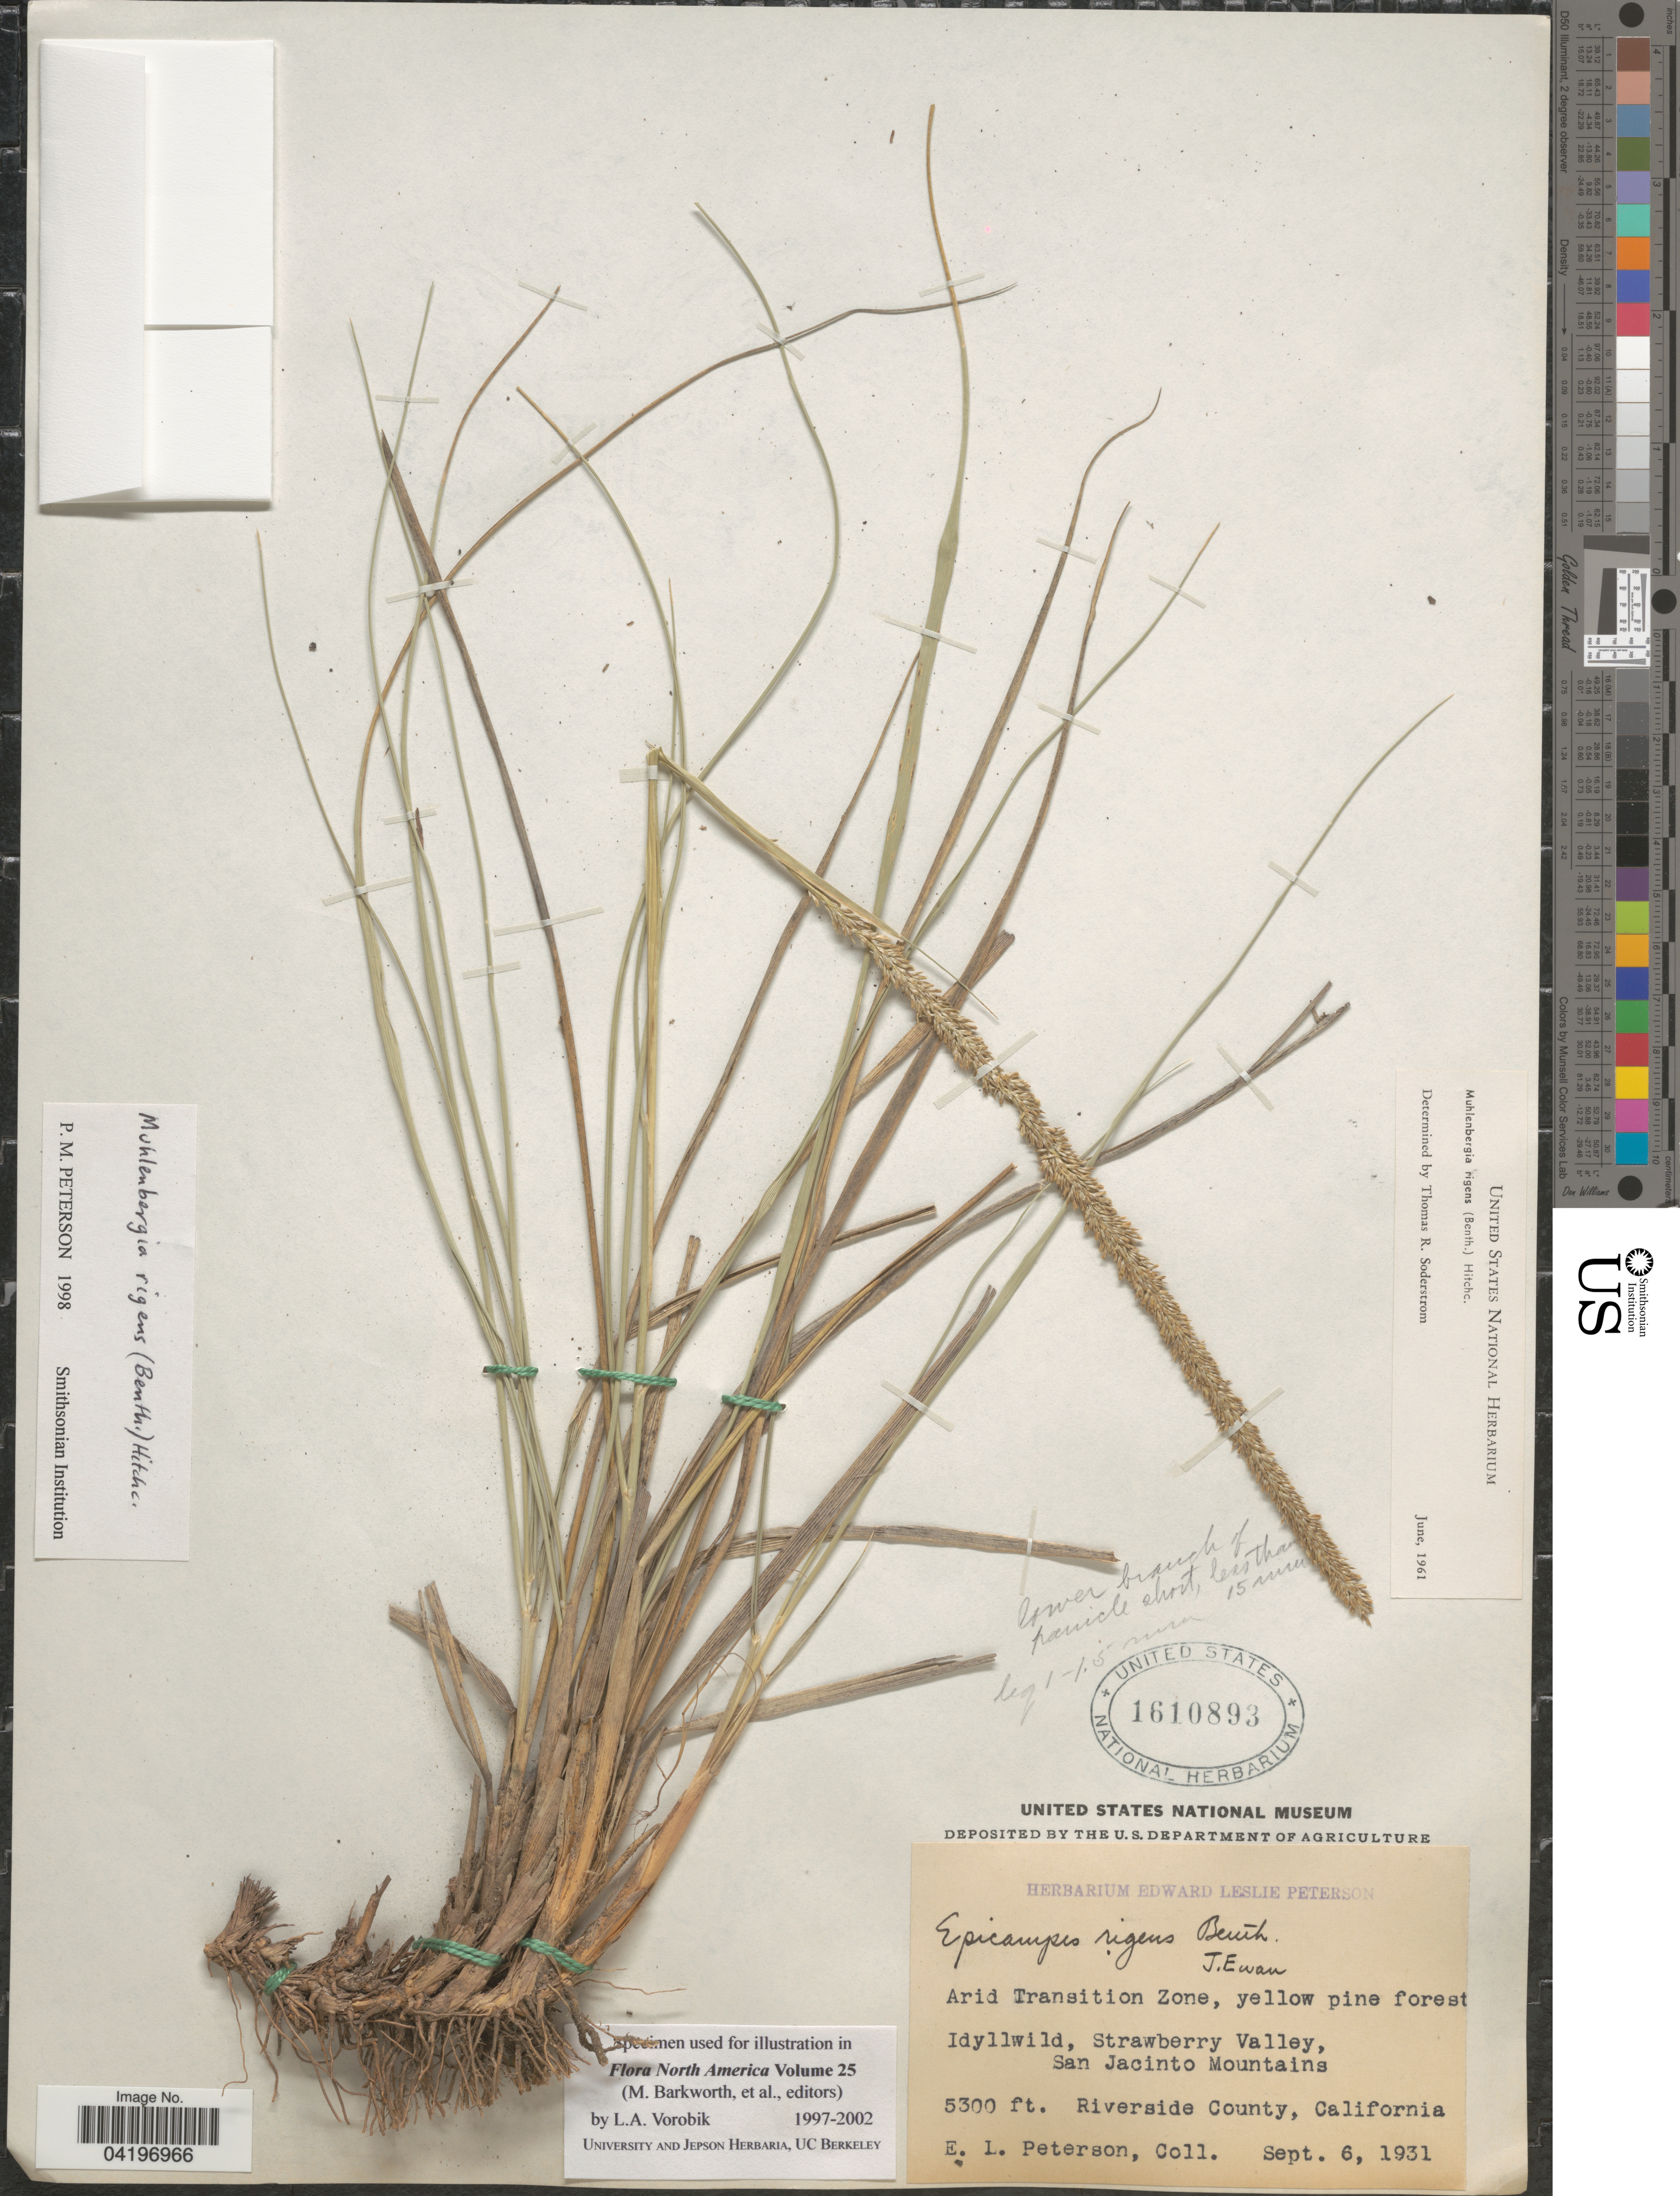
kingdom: Plantae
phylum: Tracheophyta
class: Liliopsida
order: Poales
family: Poaceae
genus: Muhlenbergia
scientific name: Muhlenbergia rigens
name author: (Benth.) Hitchc.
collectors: E. Peterson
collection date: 1931-09-06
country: United States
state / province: California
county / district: Riverside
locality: Arid Transition Zone, yellow pine forest. Idyllwild, Strawberry Valley, San Jacinto Mountains. Riverside County.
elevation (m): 1615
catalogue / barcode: US 1610893